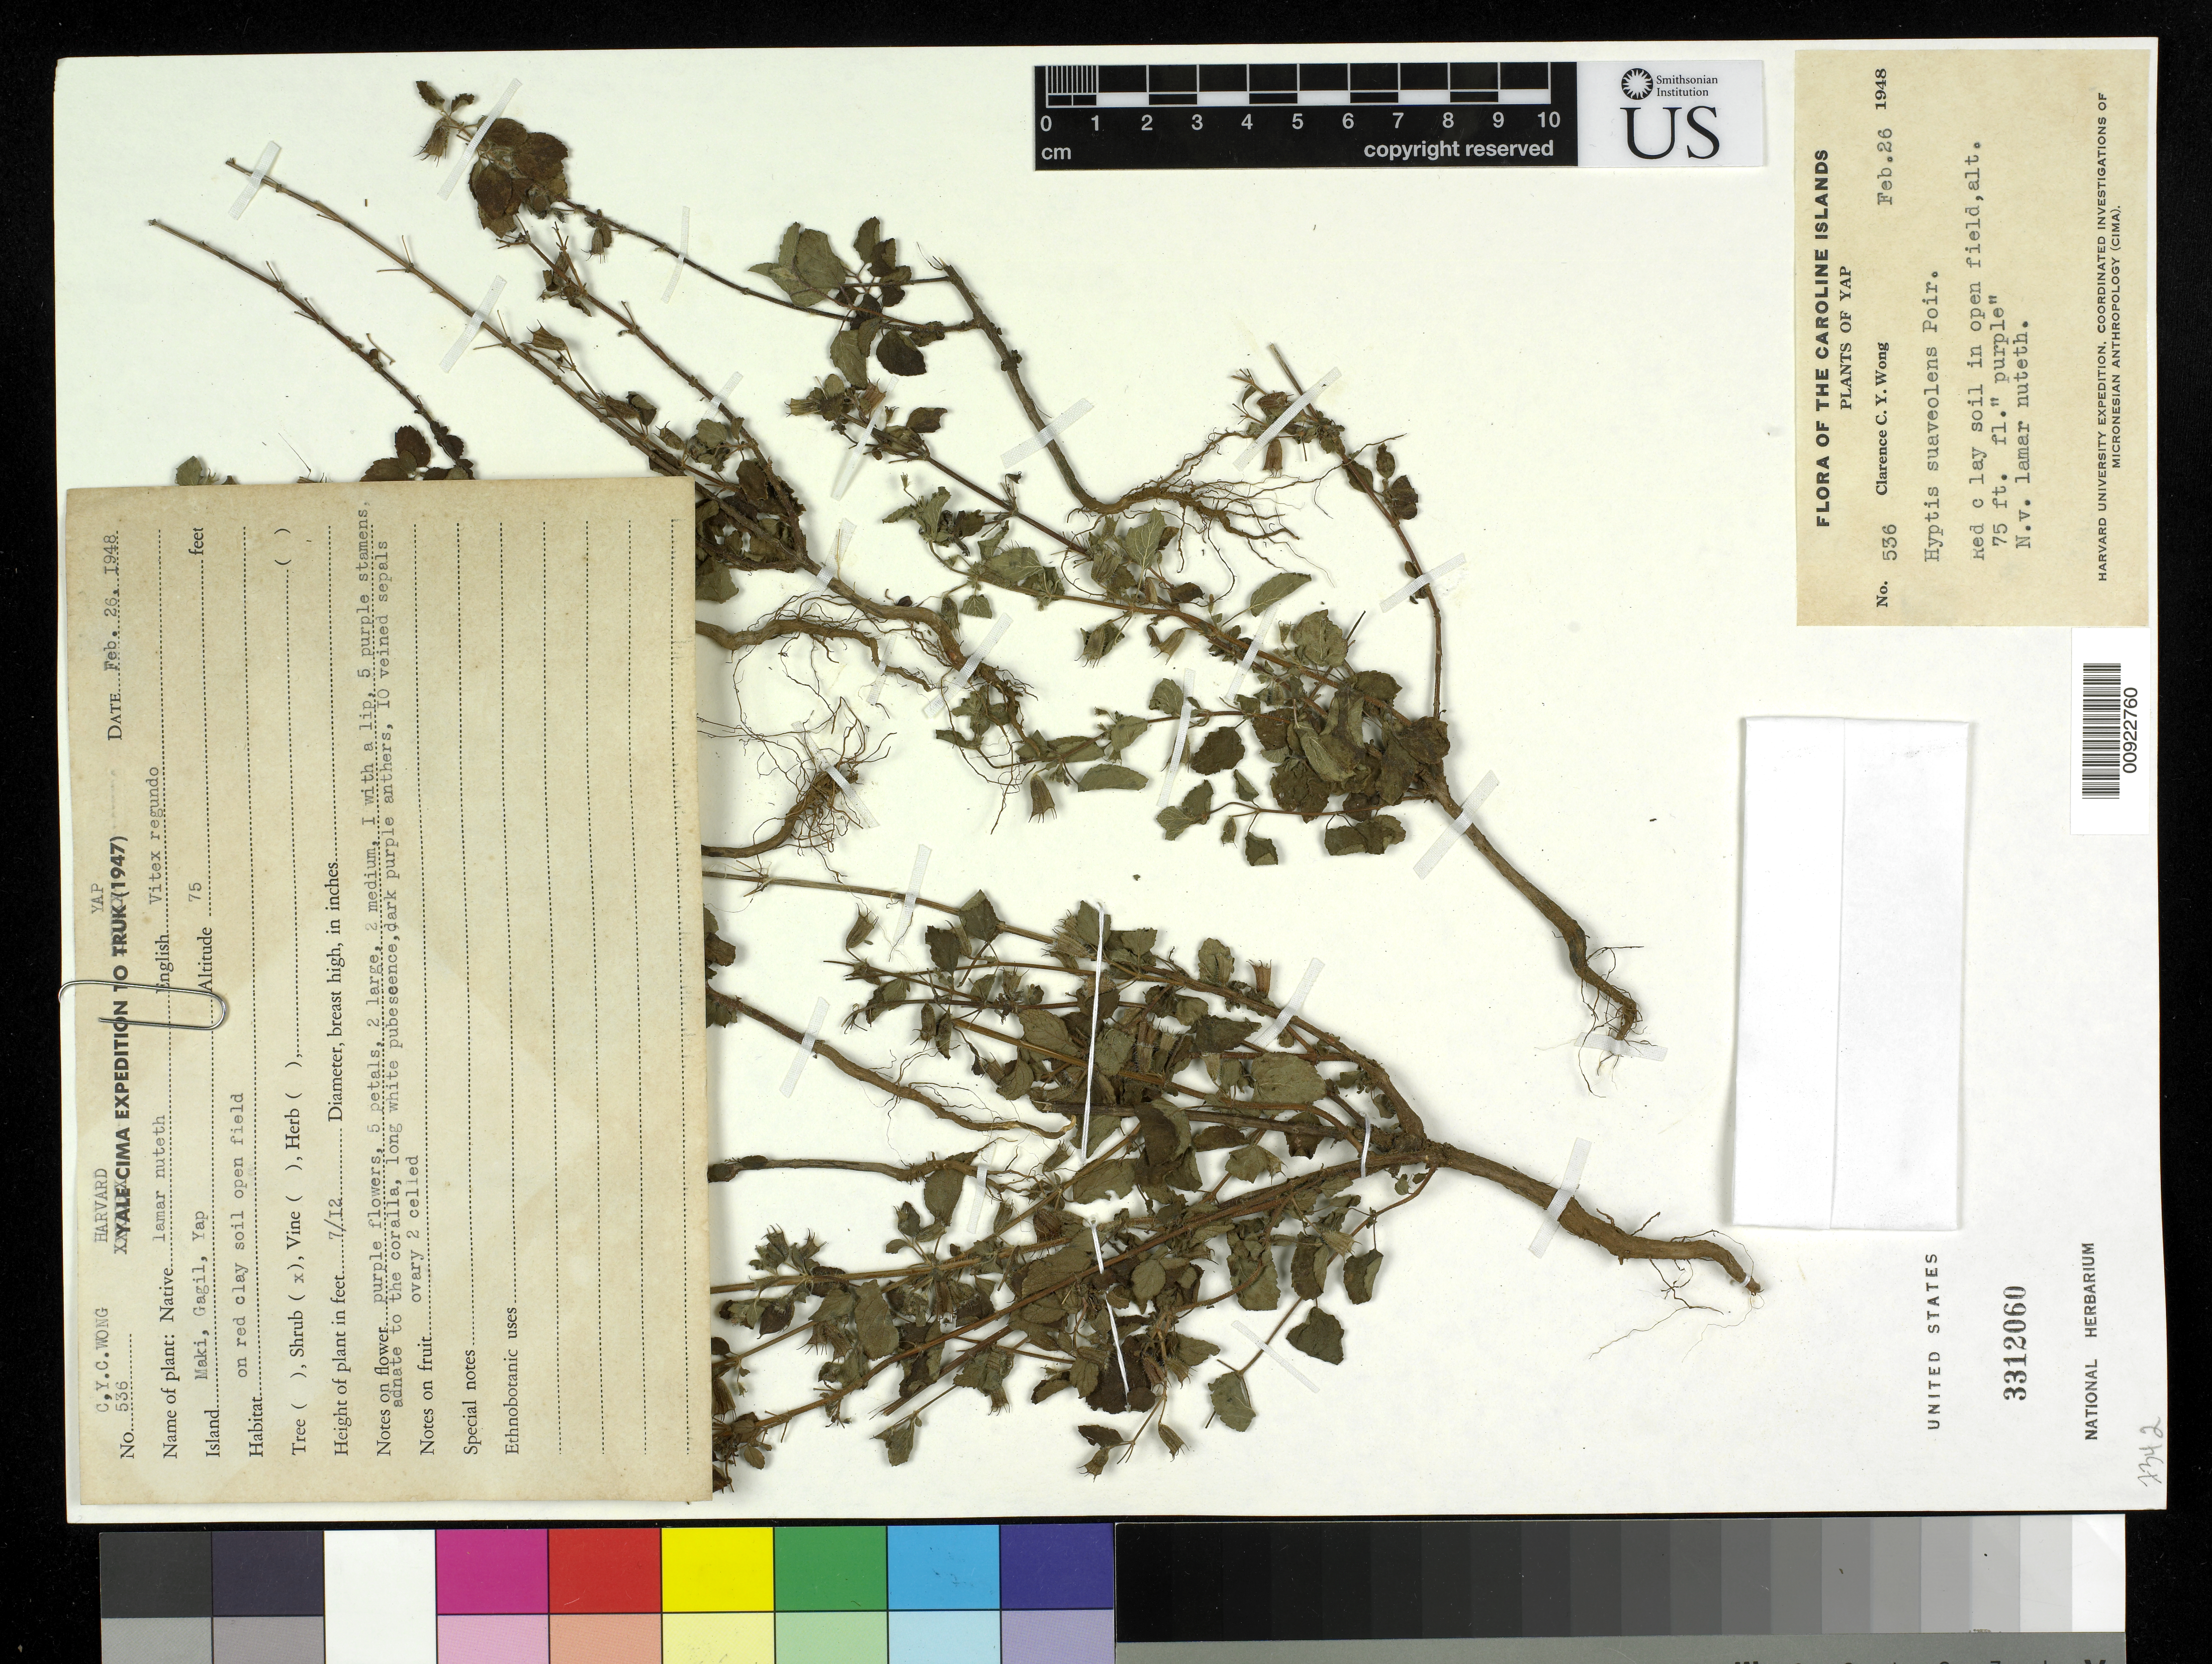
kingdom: Plantae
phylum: Tracheophyta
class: Magnoliopsida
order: Lamiales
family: Lamiaceae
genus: Mesosphaerum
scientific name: Mesosphaerum suaveolens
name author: (L.) Kuntze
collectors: C. Wong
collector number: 536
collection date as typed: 26 Feb 1948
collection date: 1948-02-26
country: Micronesia, Federated States of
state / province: Yap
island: Yap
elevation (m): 23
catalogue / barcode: US 3312060